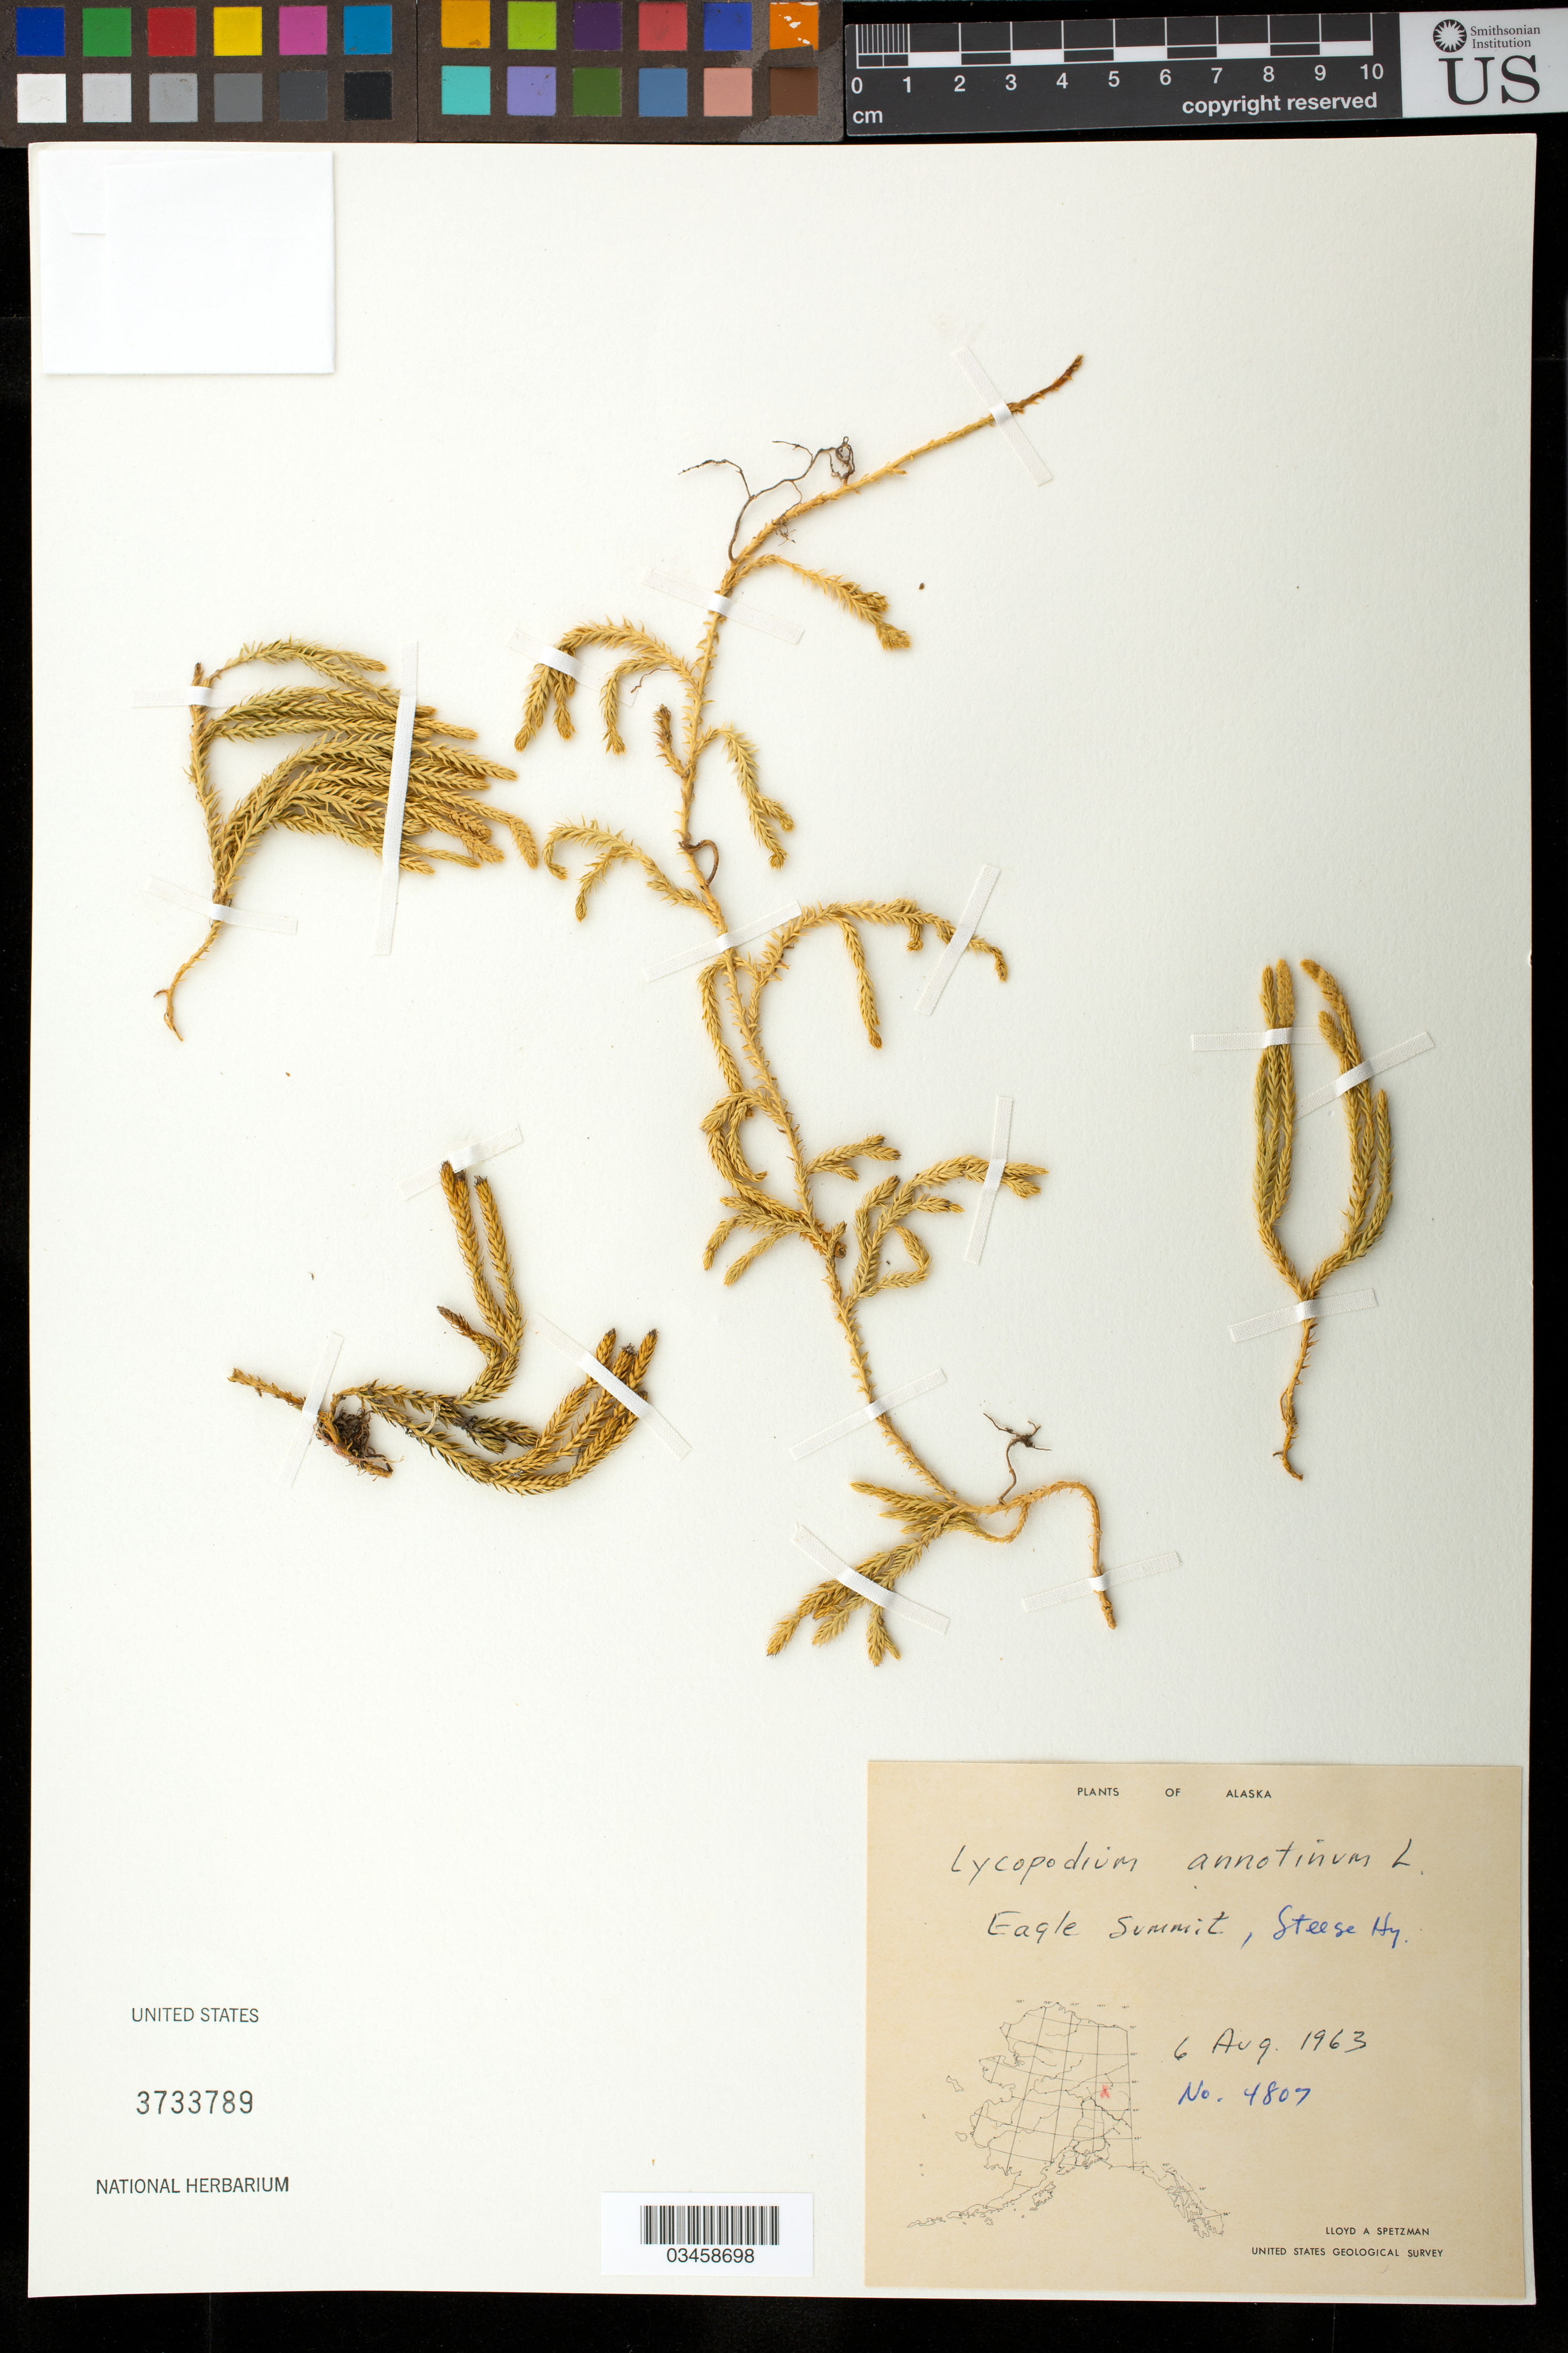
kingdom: Plantae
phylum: Tracheophyta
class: Lycopodiopsida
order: Lycopodiales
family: Lycopodiaceae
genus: Spinulum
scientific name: Spinulum annotinum subsp. annotinum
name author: (L.) A. Haines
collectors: L. Spetzman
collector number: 4807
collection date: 1963-08-06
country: United States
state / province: Alaska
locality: Eagle Summit, Steese Hwy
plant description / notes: OR # 231032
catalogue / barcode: US 3733789